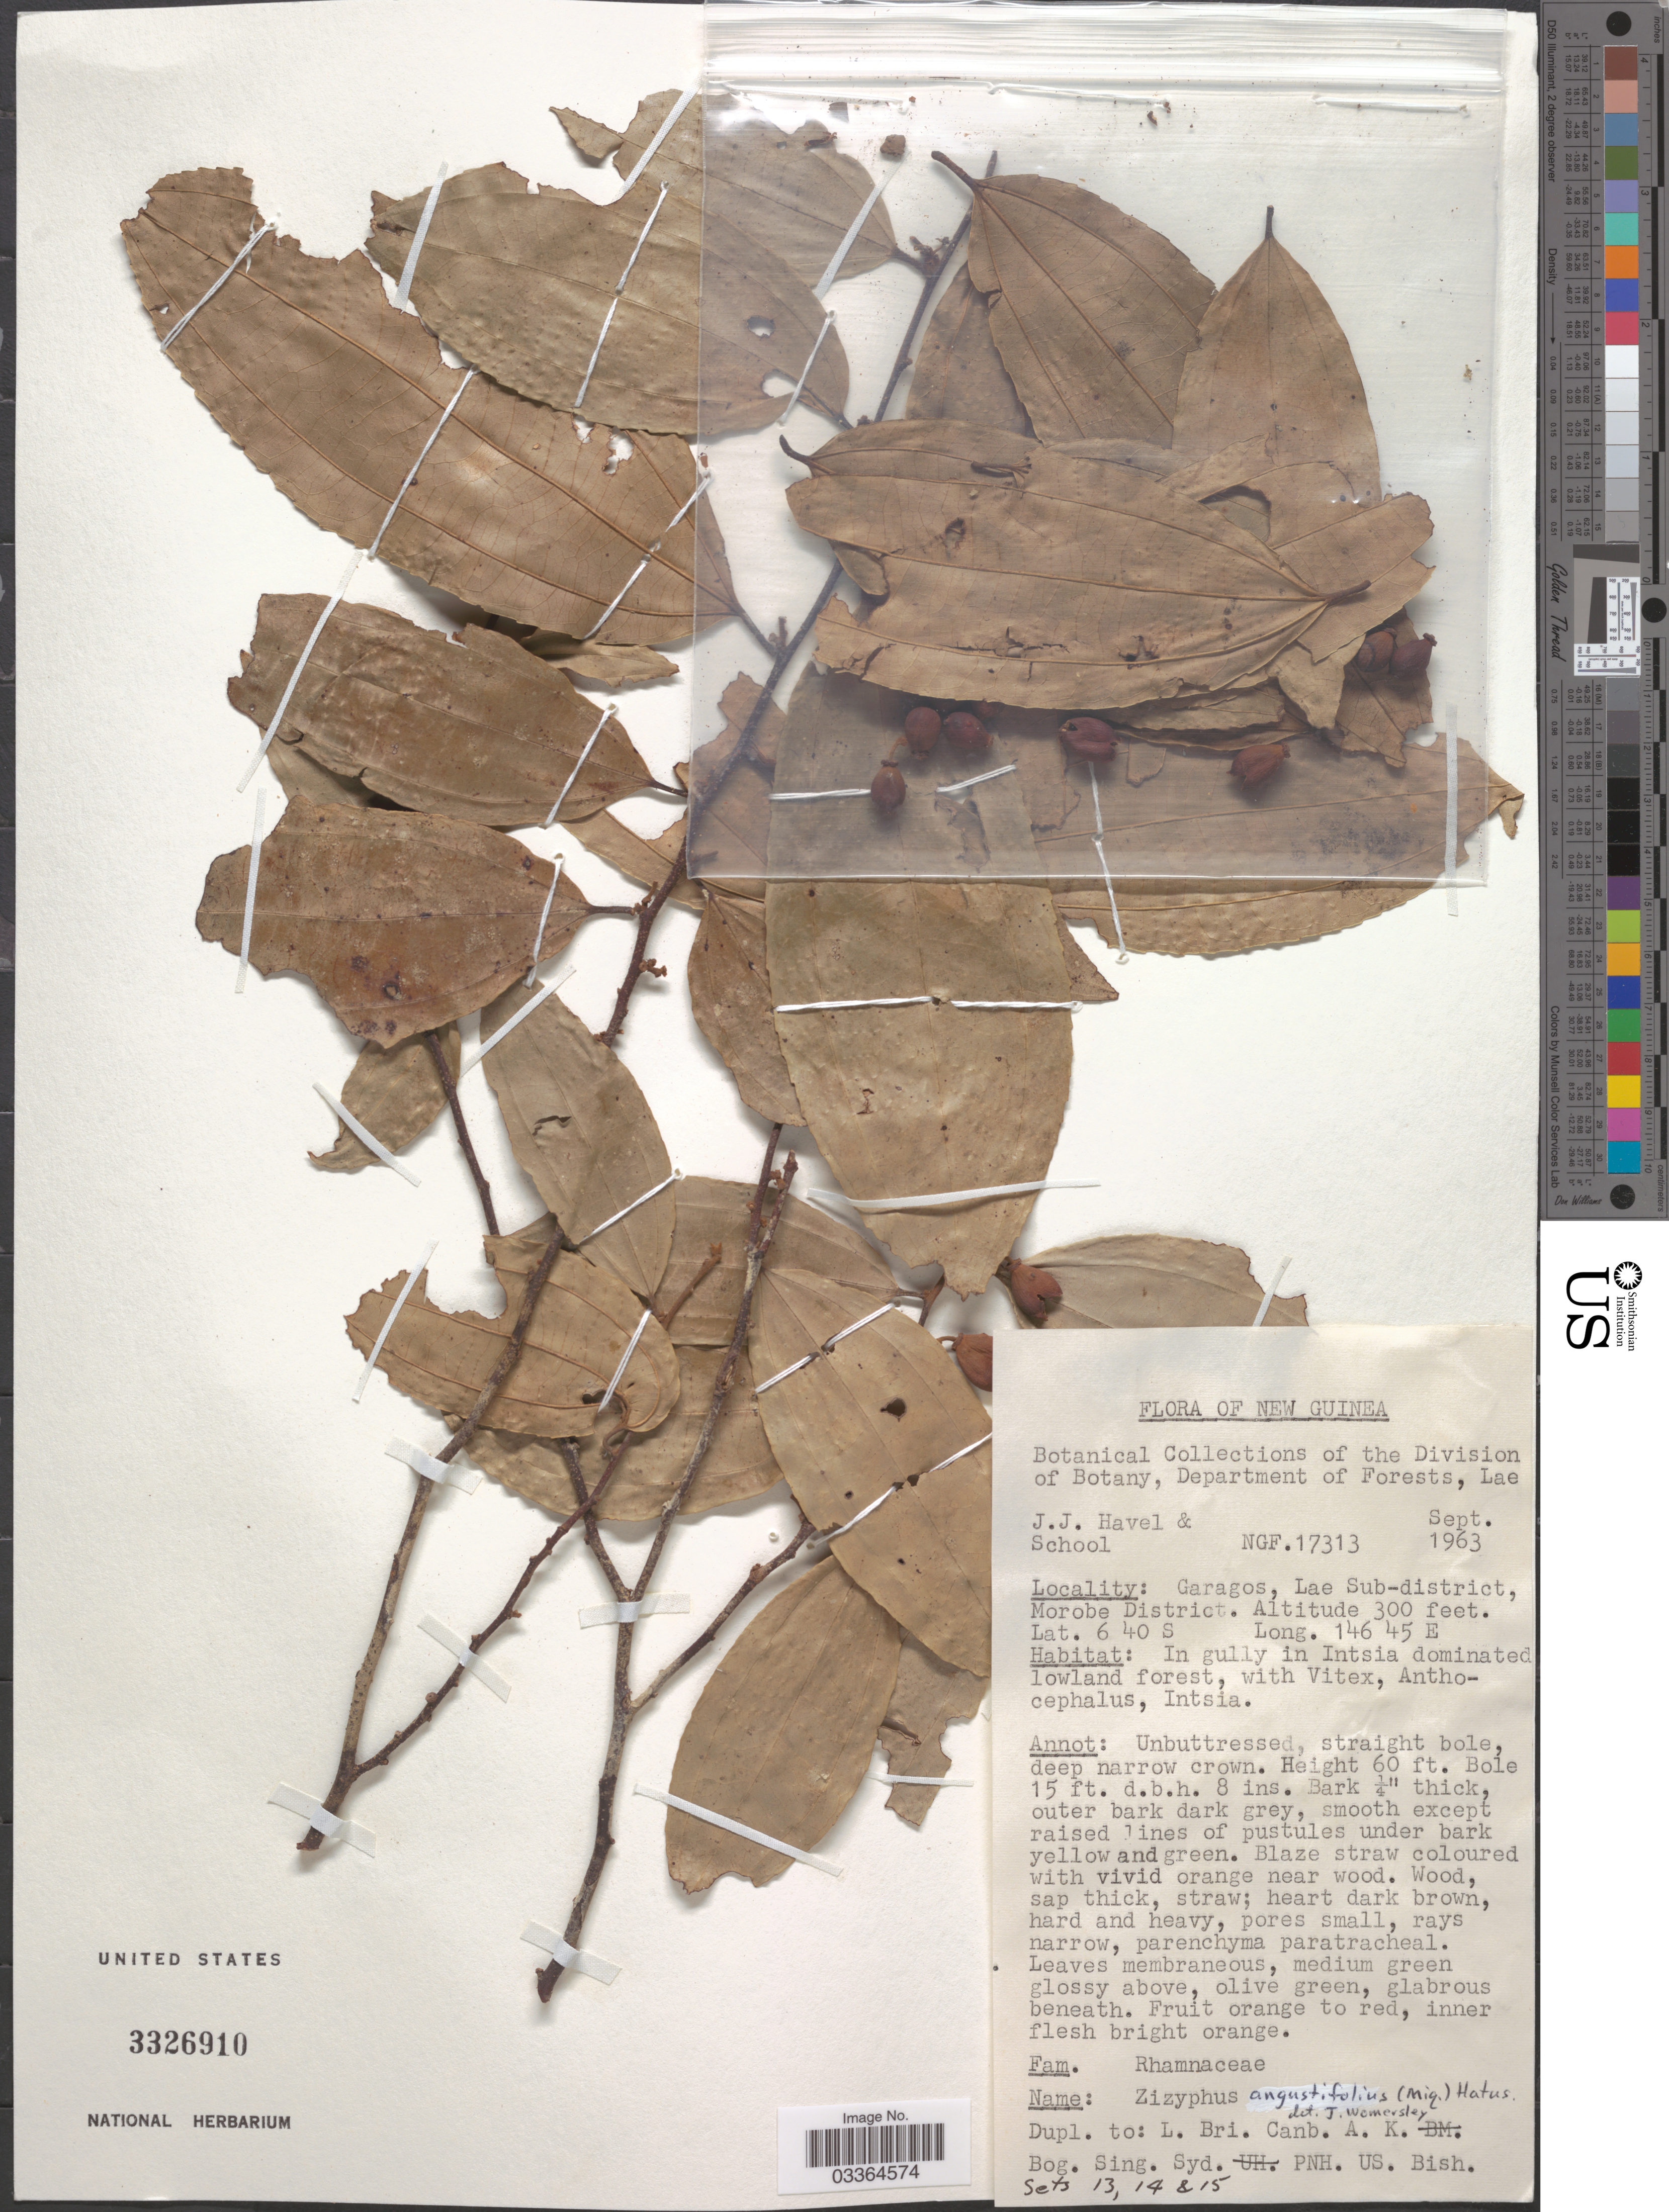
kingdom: Plantae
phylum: Tracheophyta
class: Magnoliopsida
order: Rosales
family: Rhamnaceae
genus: Ziziphus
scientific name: Ziziphus angustifolia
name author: (Miq.) Hatus. ex Steenis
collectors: J. Havel & School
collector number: NGF. 17313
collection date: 1963-09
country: Papua New Guinea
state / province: Morobe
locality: New Guinea. Garagos, Lae Sub-district, Morobe District.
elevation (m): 91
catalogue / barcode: US 3326910